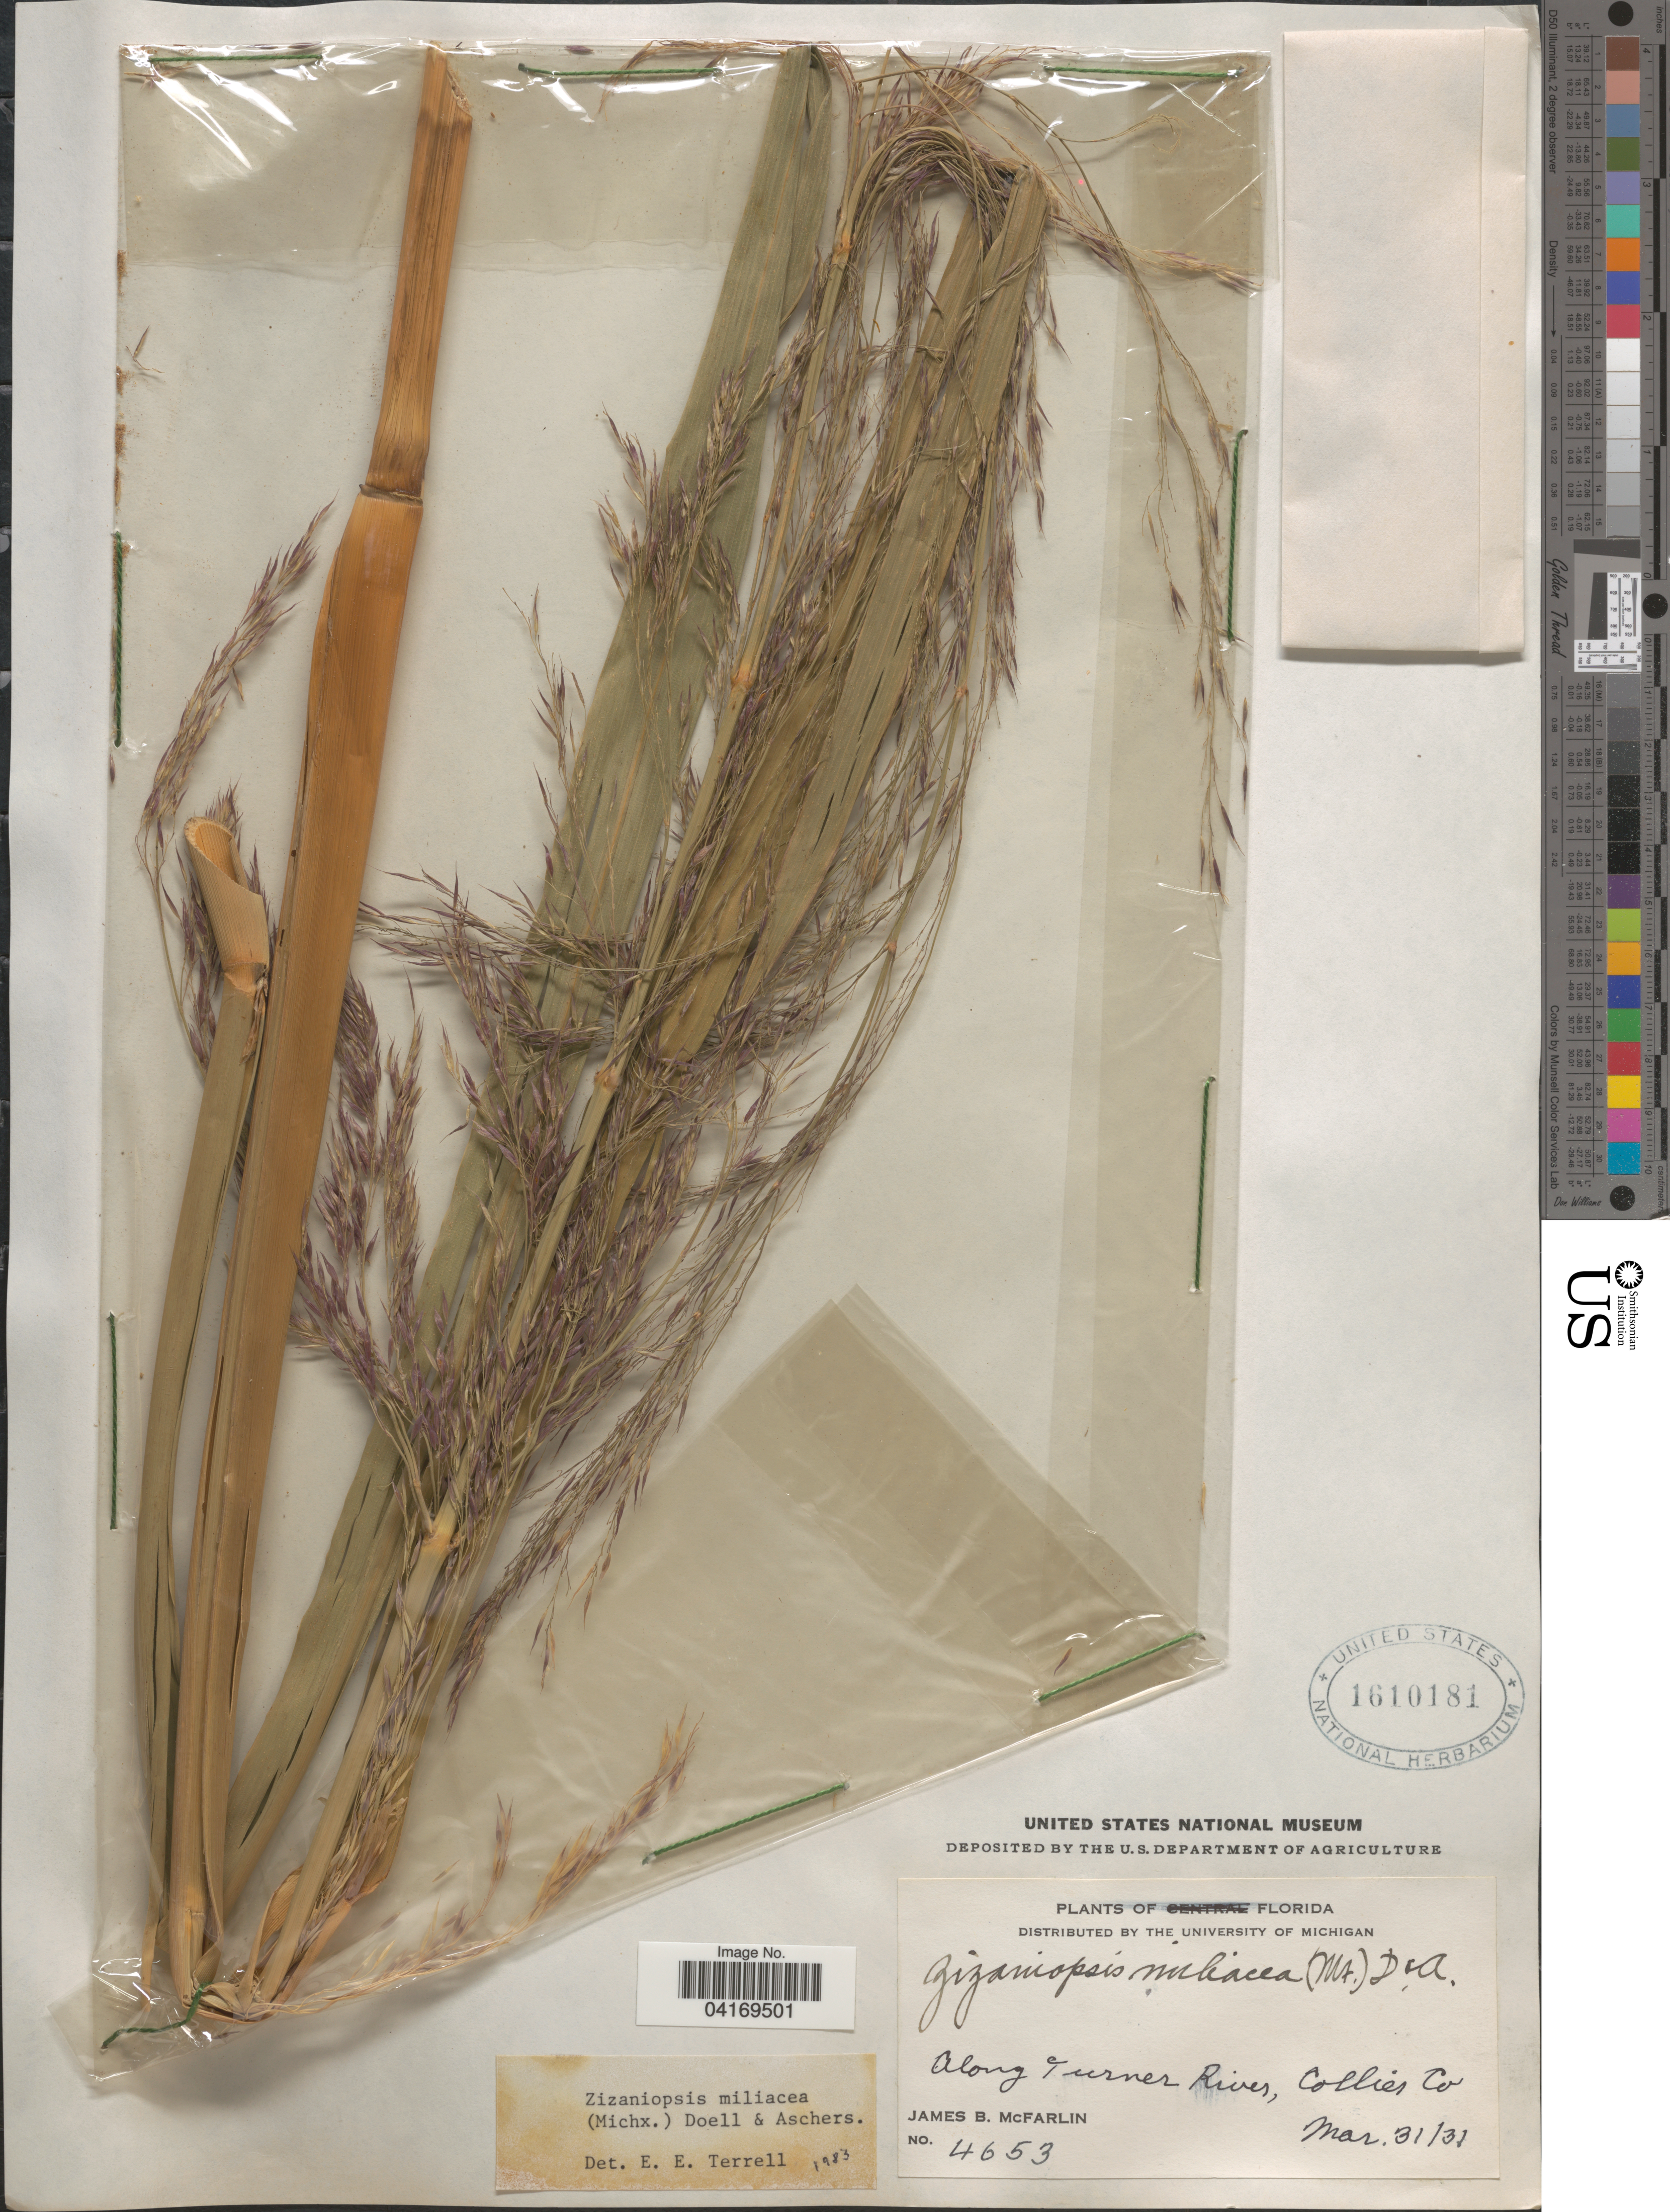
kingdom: Plantae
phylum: Tracheophyta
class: Liliopsida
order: Poales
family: Poaceae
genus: Zizaniopsis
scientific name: Zizaniopsis miliacea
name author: (Michx.) Döll & Asch.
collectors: J. McFarlin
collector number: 4653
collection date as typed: Transcribed d/m/y: 31/3/31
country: United States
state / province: Florida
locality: Along Turner River, Collies Co.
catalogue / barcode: US 1610181